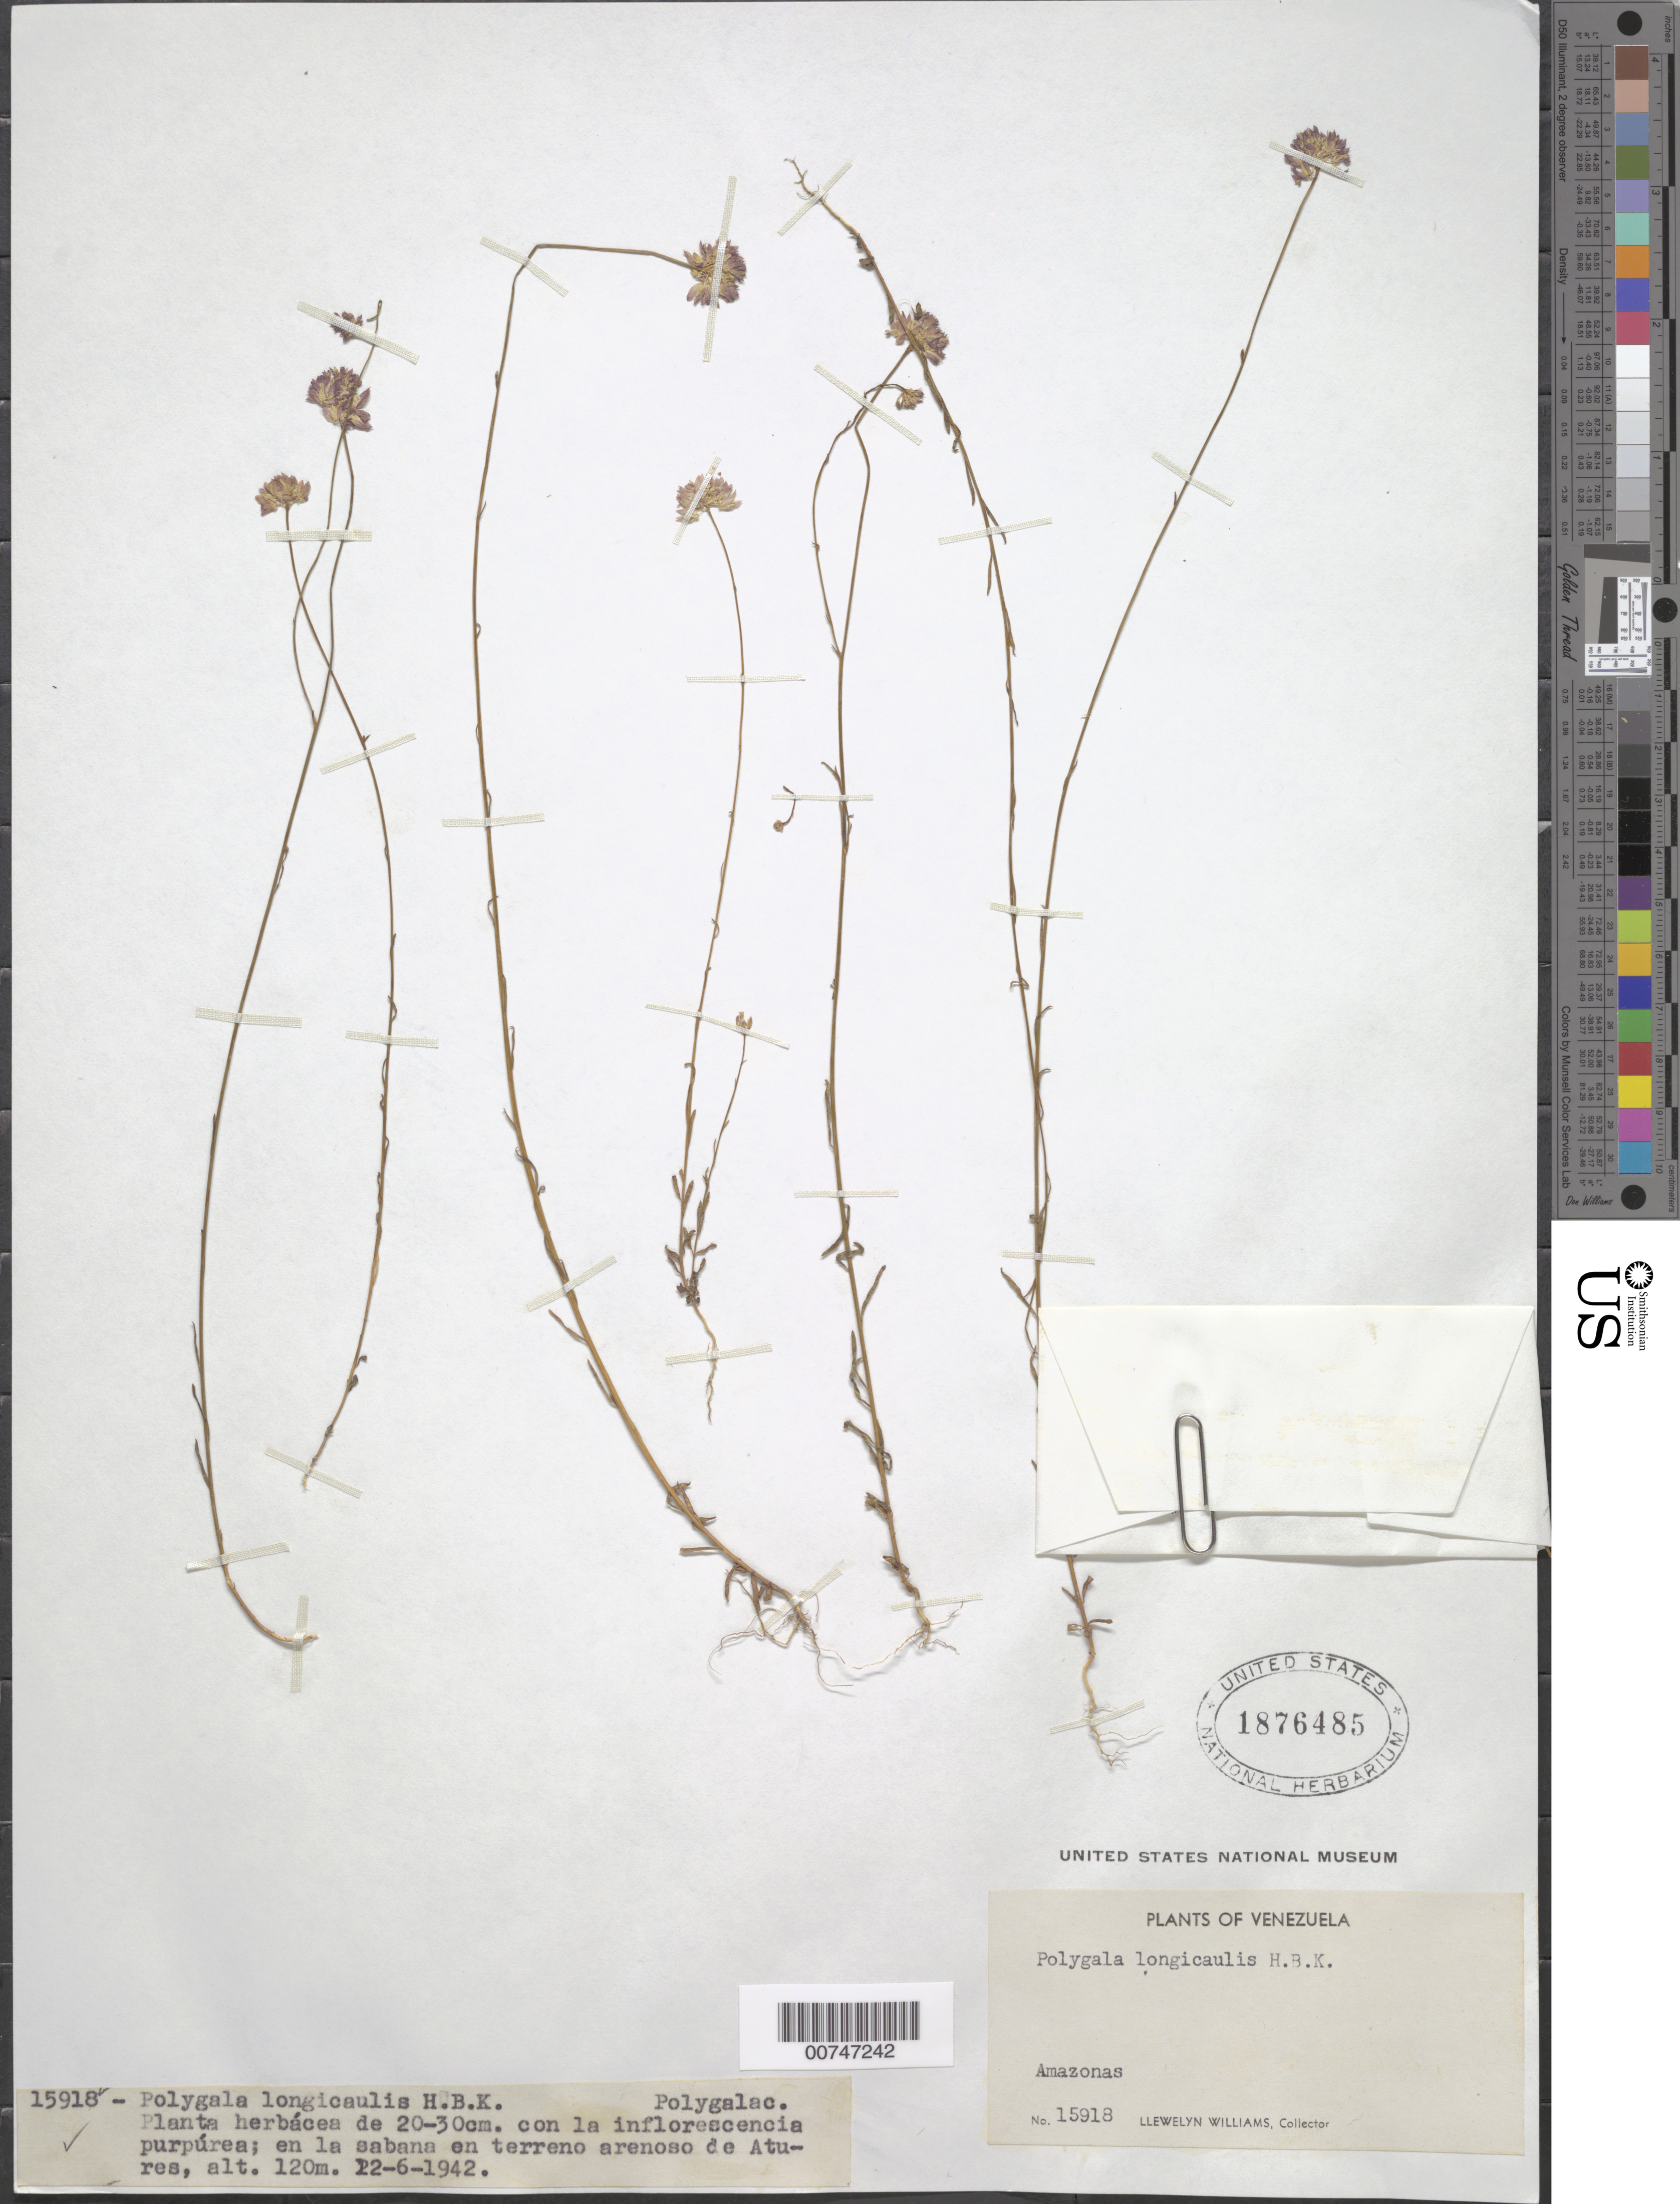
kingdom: Plantae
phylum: Tracheophyta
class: Magnoliopsida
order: Fabales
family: Polygalaceae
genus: Polygala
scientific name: Polygala longicaulis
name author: Kunth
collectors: Ll. Williams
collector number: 15918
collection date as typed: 26-Jun-42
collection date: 1942-06-26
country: Venezuela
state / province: Amazonas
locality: Atures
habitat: Savanna; sandy terrain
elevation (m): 120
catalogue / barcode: US 1876485